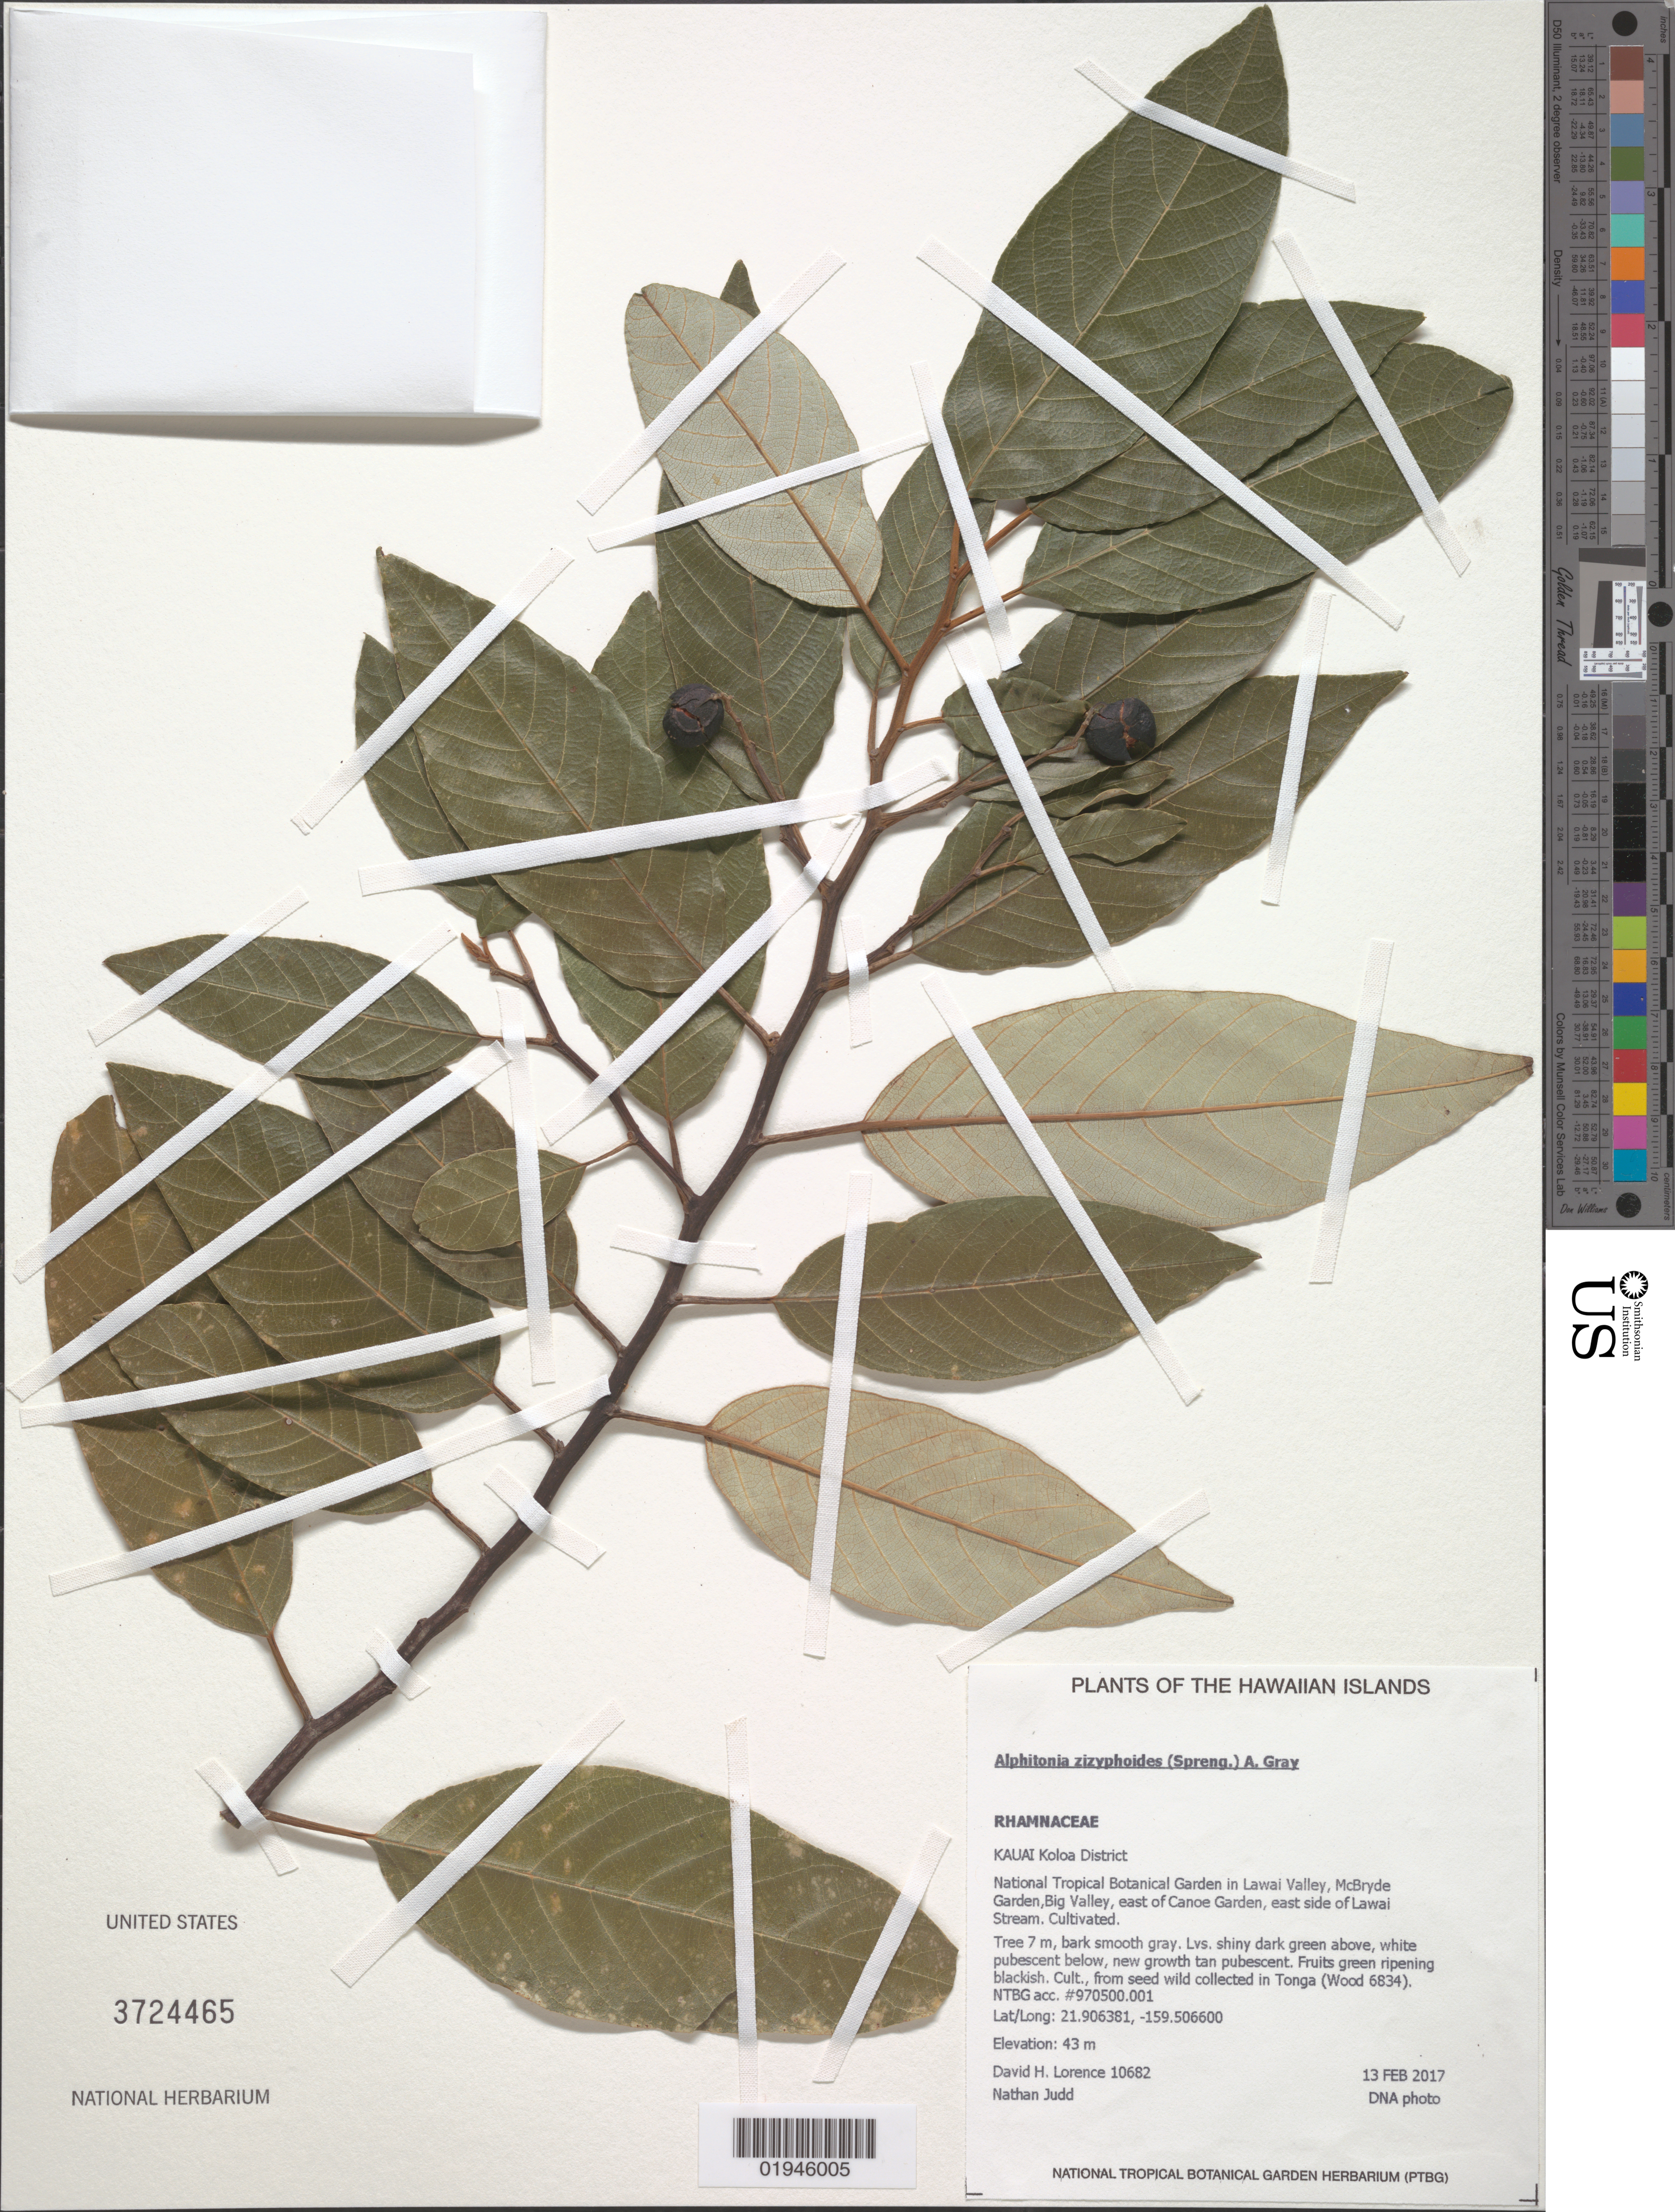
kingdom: Plantae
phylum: Tracheophyta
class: Magnoliopsida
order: Rosales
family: Rhamnaceae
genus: Alphitonia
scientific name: Alphitonia zizyphoides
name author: (Sol. ex Spreng.) A. Gray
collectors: D. Lorence & N. Judd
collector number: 10682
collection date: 2017-02-13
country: United States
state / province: Hawaii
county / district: Kauai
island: Kaua'i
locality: Koloa District, National Tropical Botanical Garden in Lawai Valley, McBryde Garden, Big Valley, east of Canoe Garden, east side of Lawai Stream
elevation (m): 43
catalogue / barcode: US 3724465